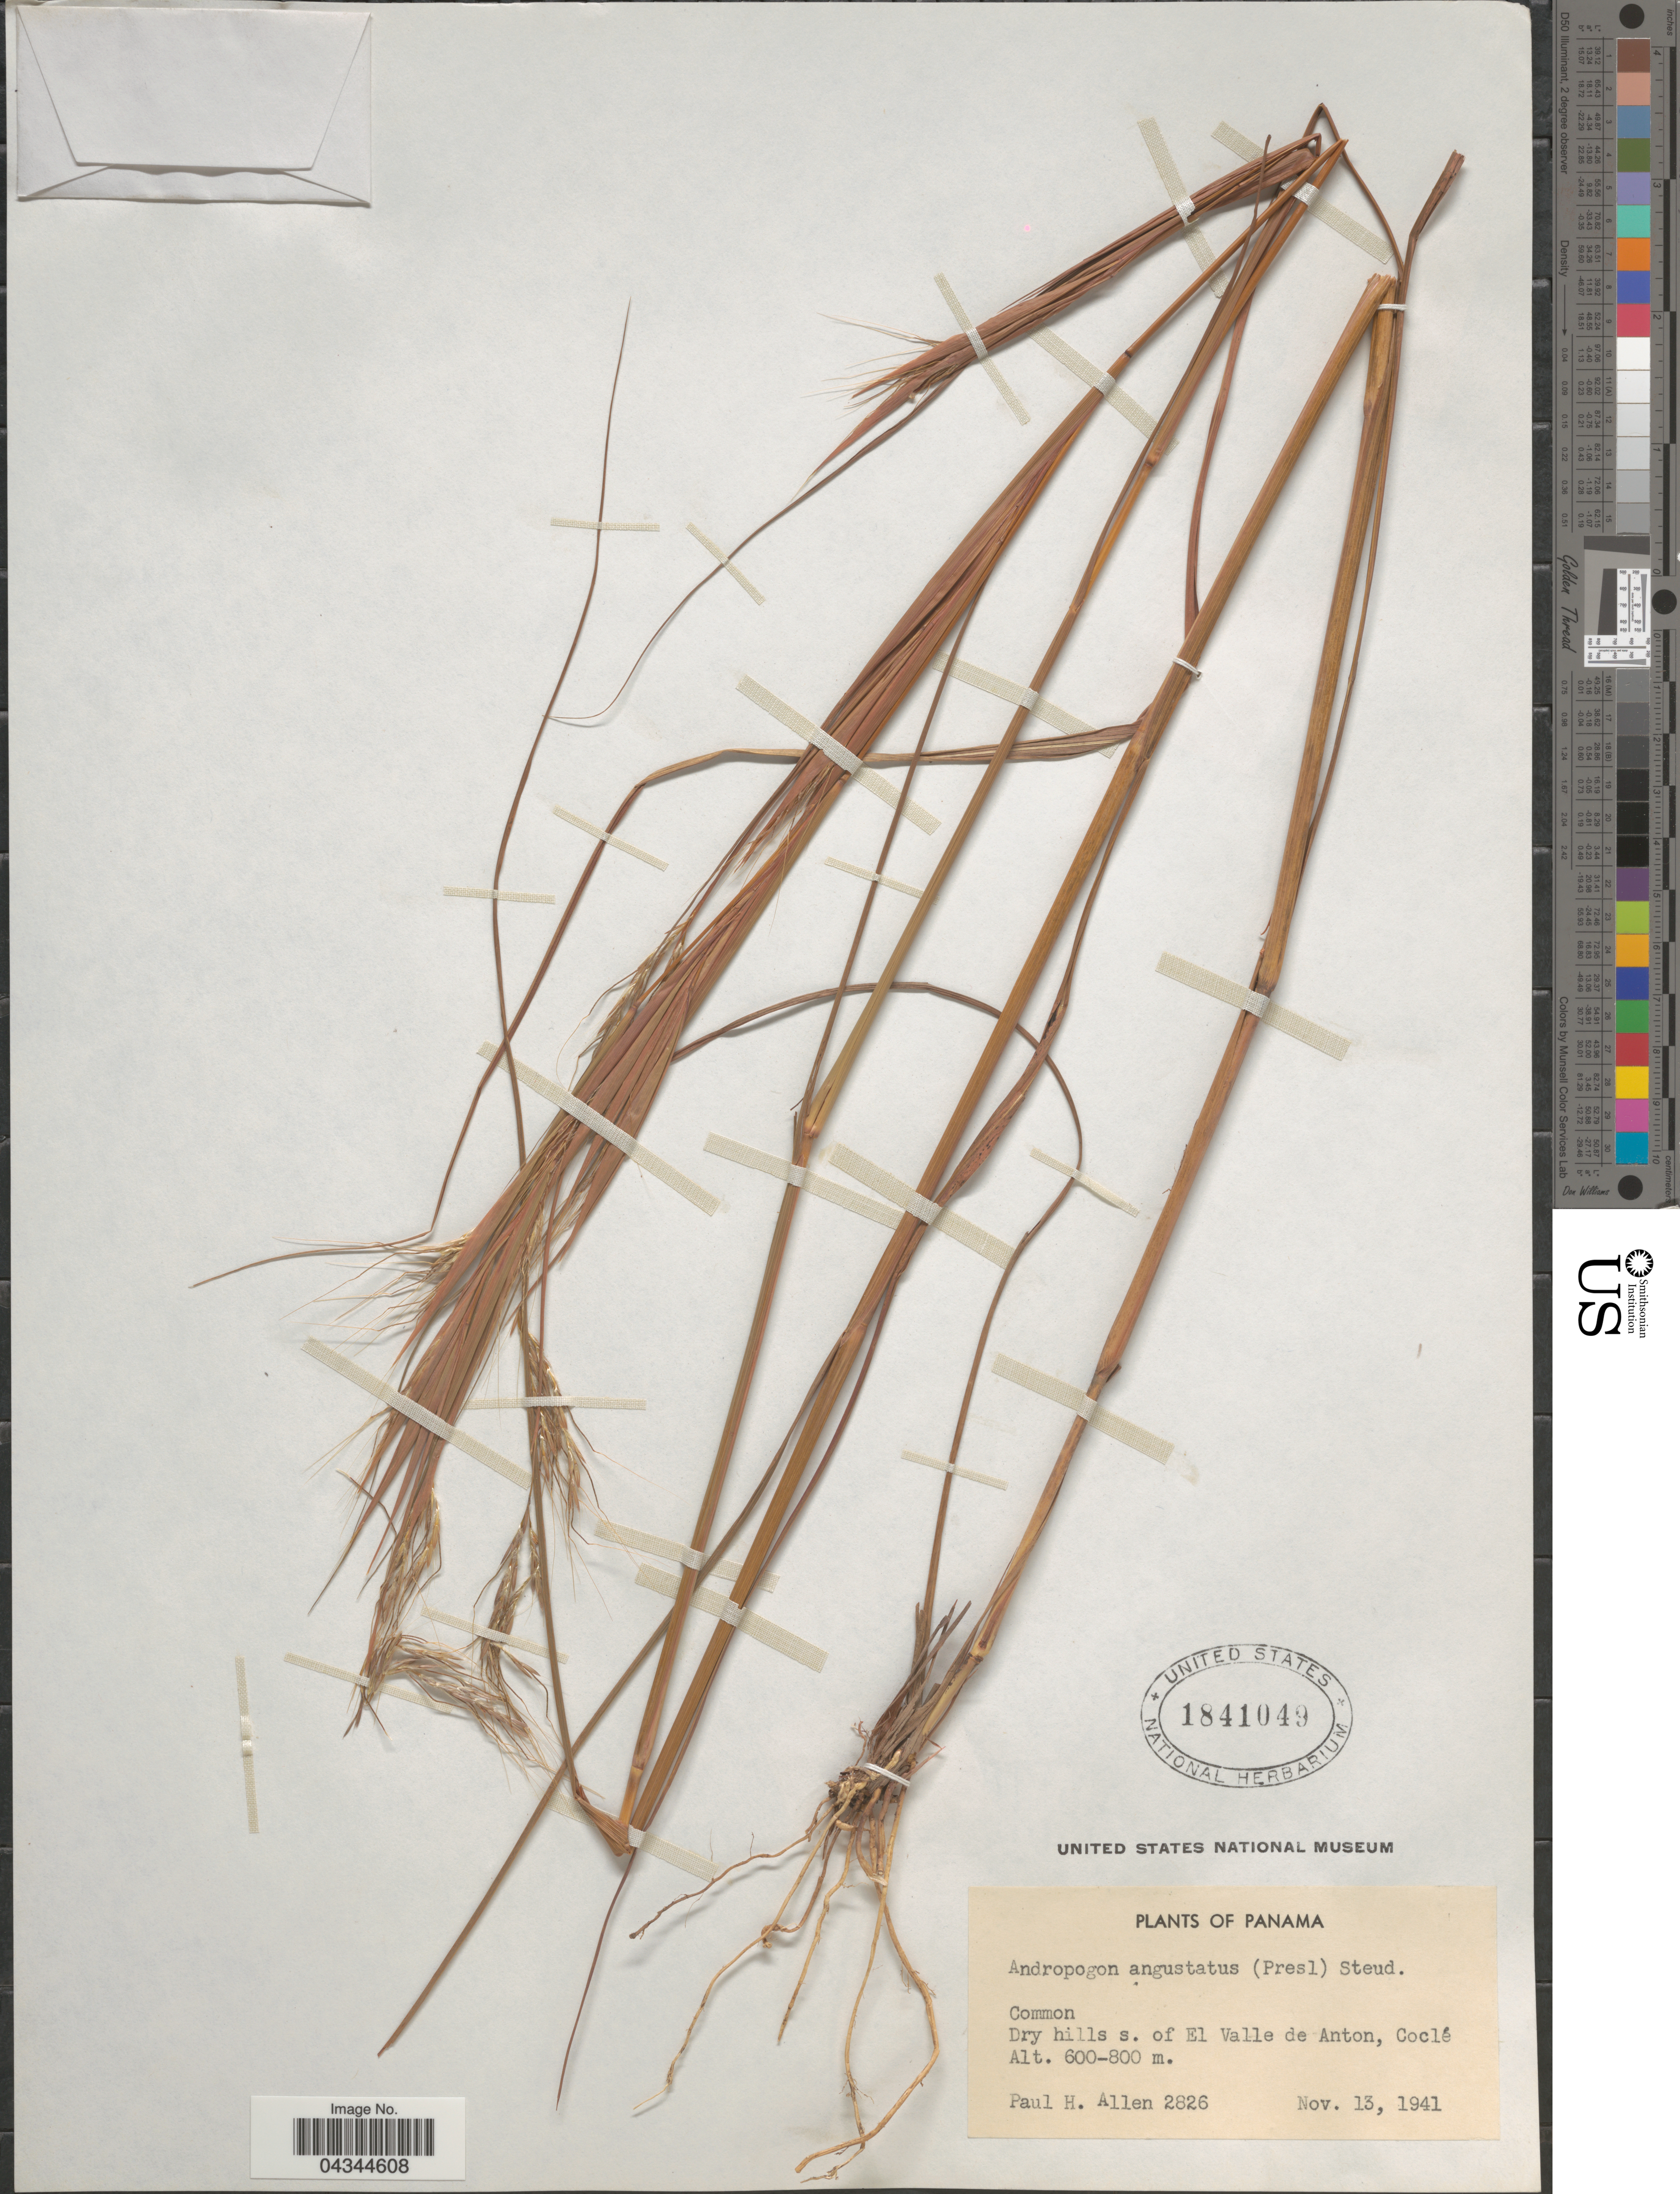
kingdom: Plantae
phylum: Tracheophyta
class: Liliopsida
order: Poales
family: Poaceae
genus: Andropogon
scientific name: Andropogon angustatus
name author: (J. Presl) Steud.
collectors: P. H. Allen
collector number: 2826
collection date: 1941-11-13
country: Panama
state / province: Cocle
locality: Dry hills s. of El Valle de Anton.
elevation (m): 600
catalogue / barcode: US 1841049